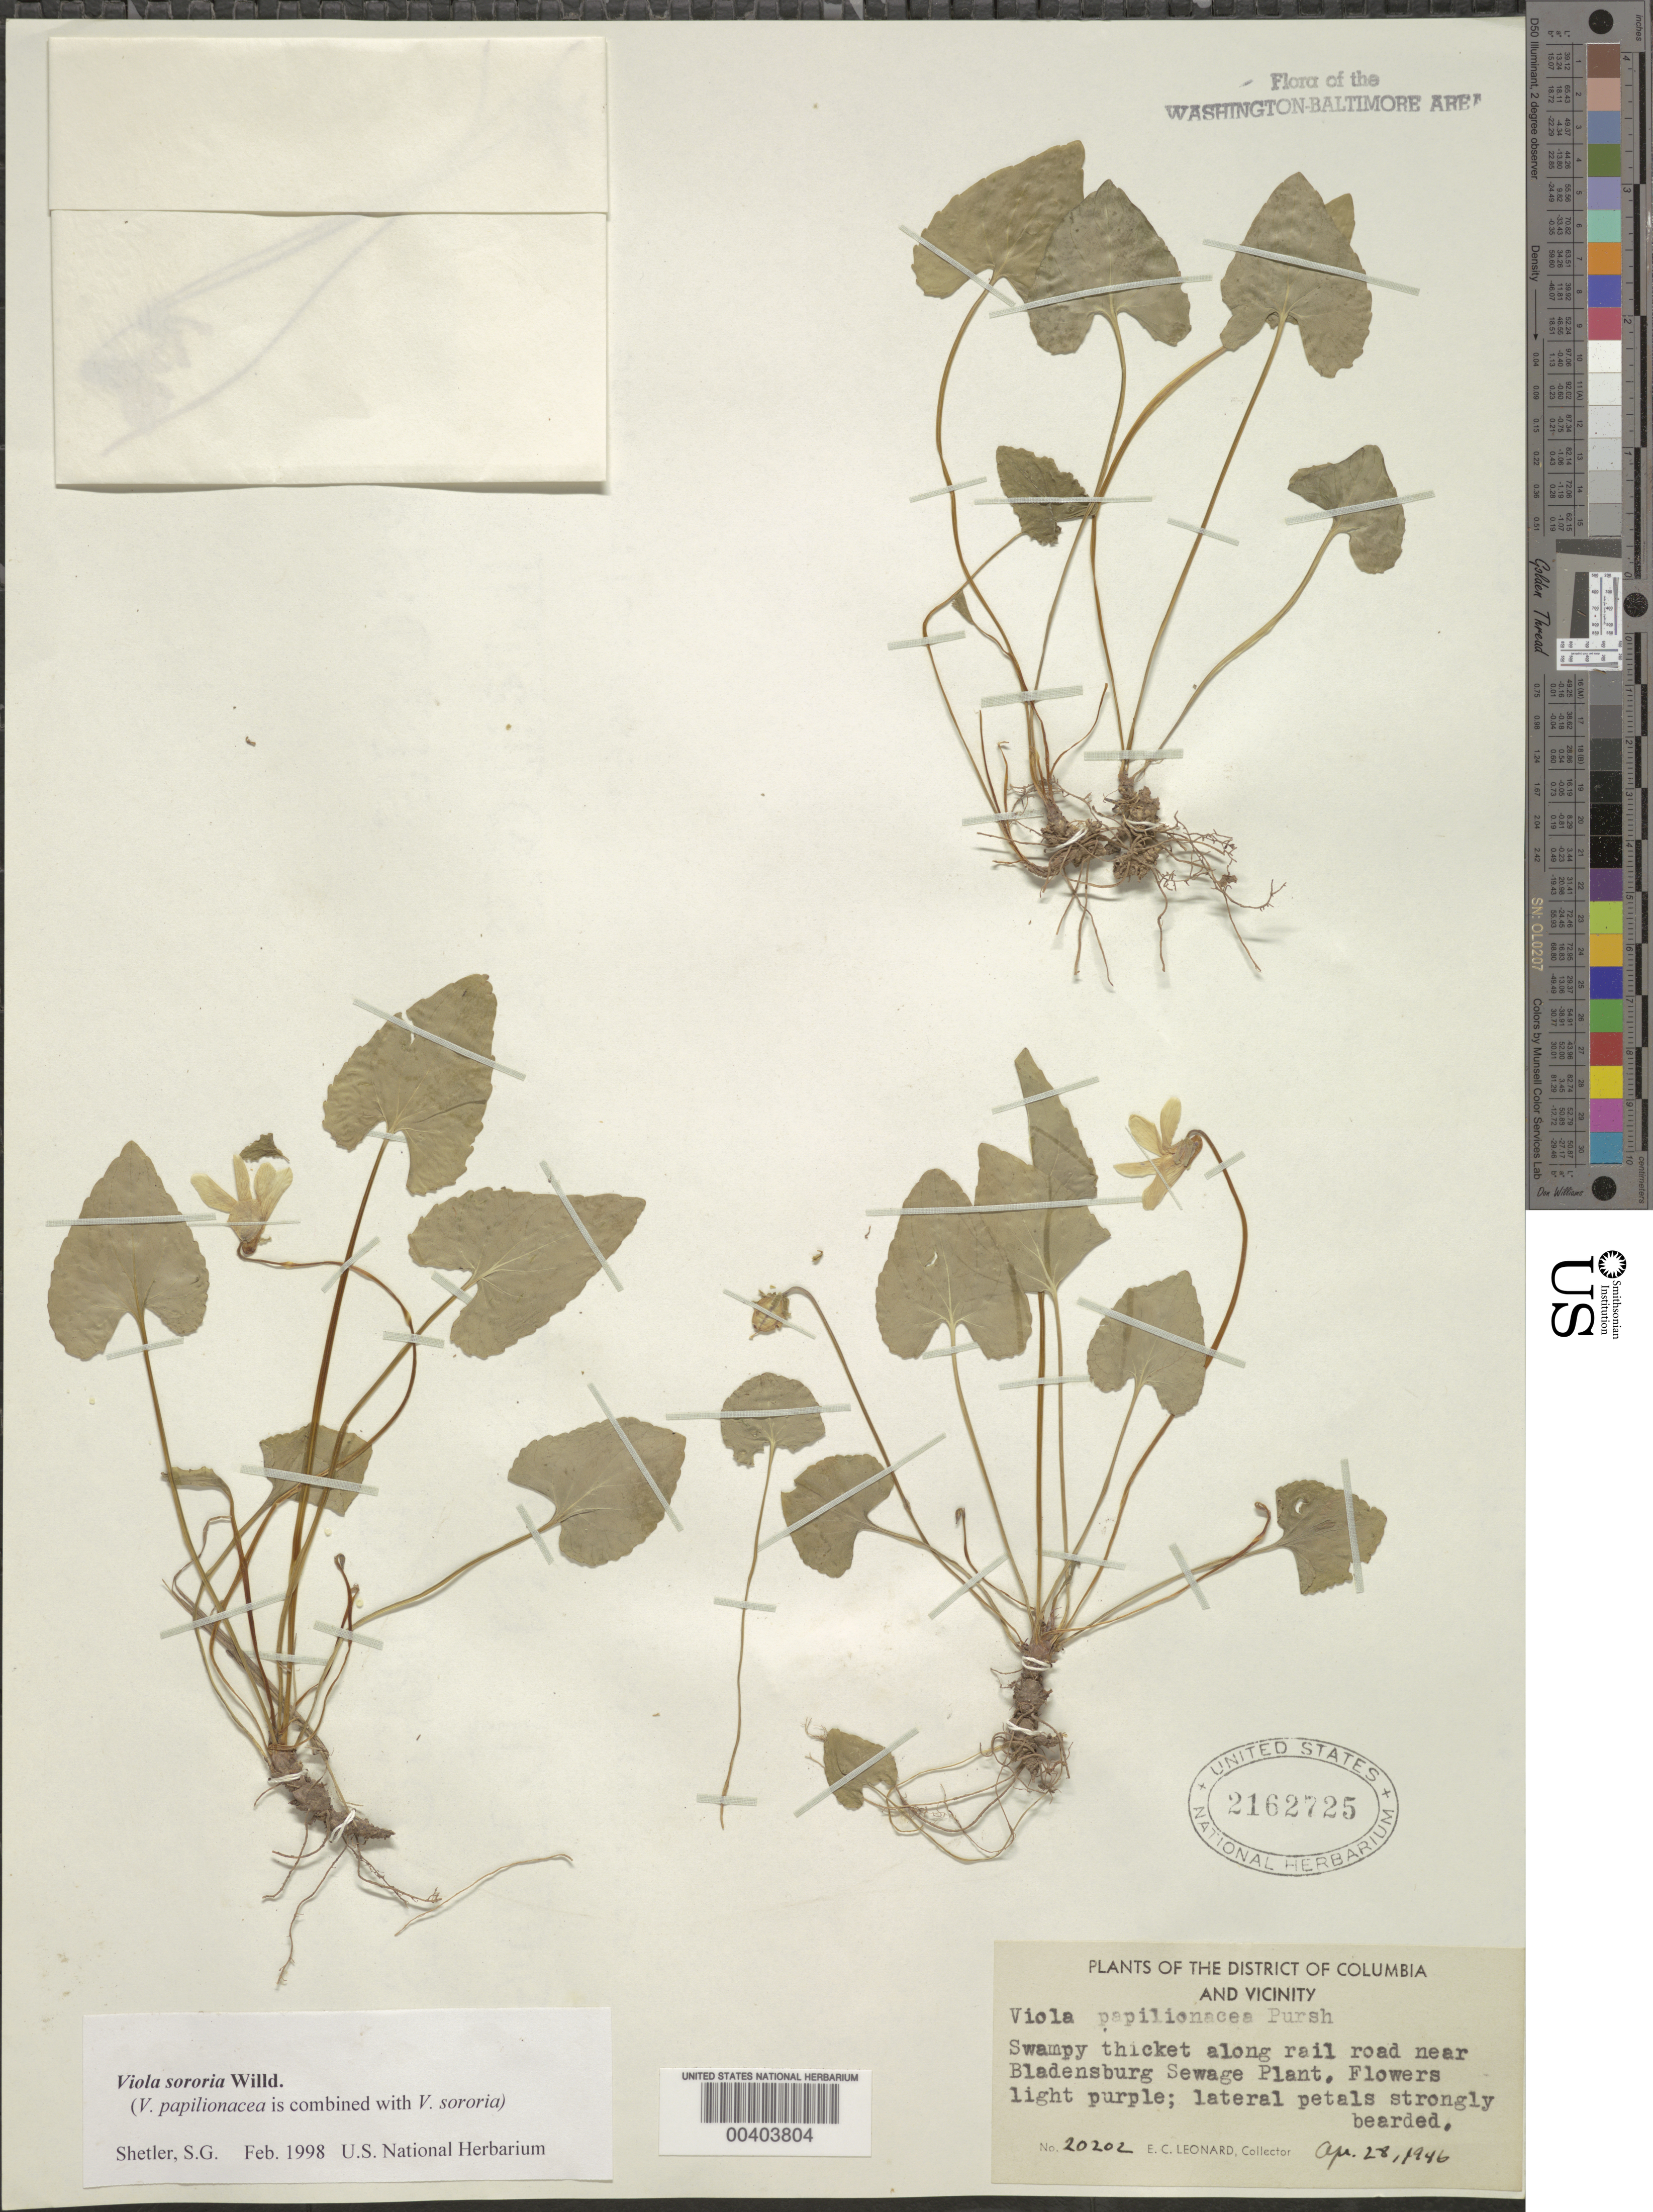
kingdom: Plantae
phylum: Tracheophyta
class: Magnoliopsida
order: Malpighiales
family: Violaceae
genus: Viola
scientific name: Viola sororia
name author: Willd.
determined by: Shetler, Stanwyn G., (US), NMNH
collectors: E. C. Leonard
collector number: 20202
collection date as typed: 28 Apr 1946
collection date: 1946-04-28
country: United States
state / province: Maryland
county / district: Prince George's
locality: Bladensburg Sewage Plant vicinity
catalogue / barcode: US 2162725